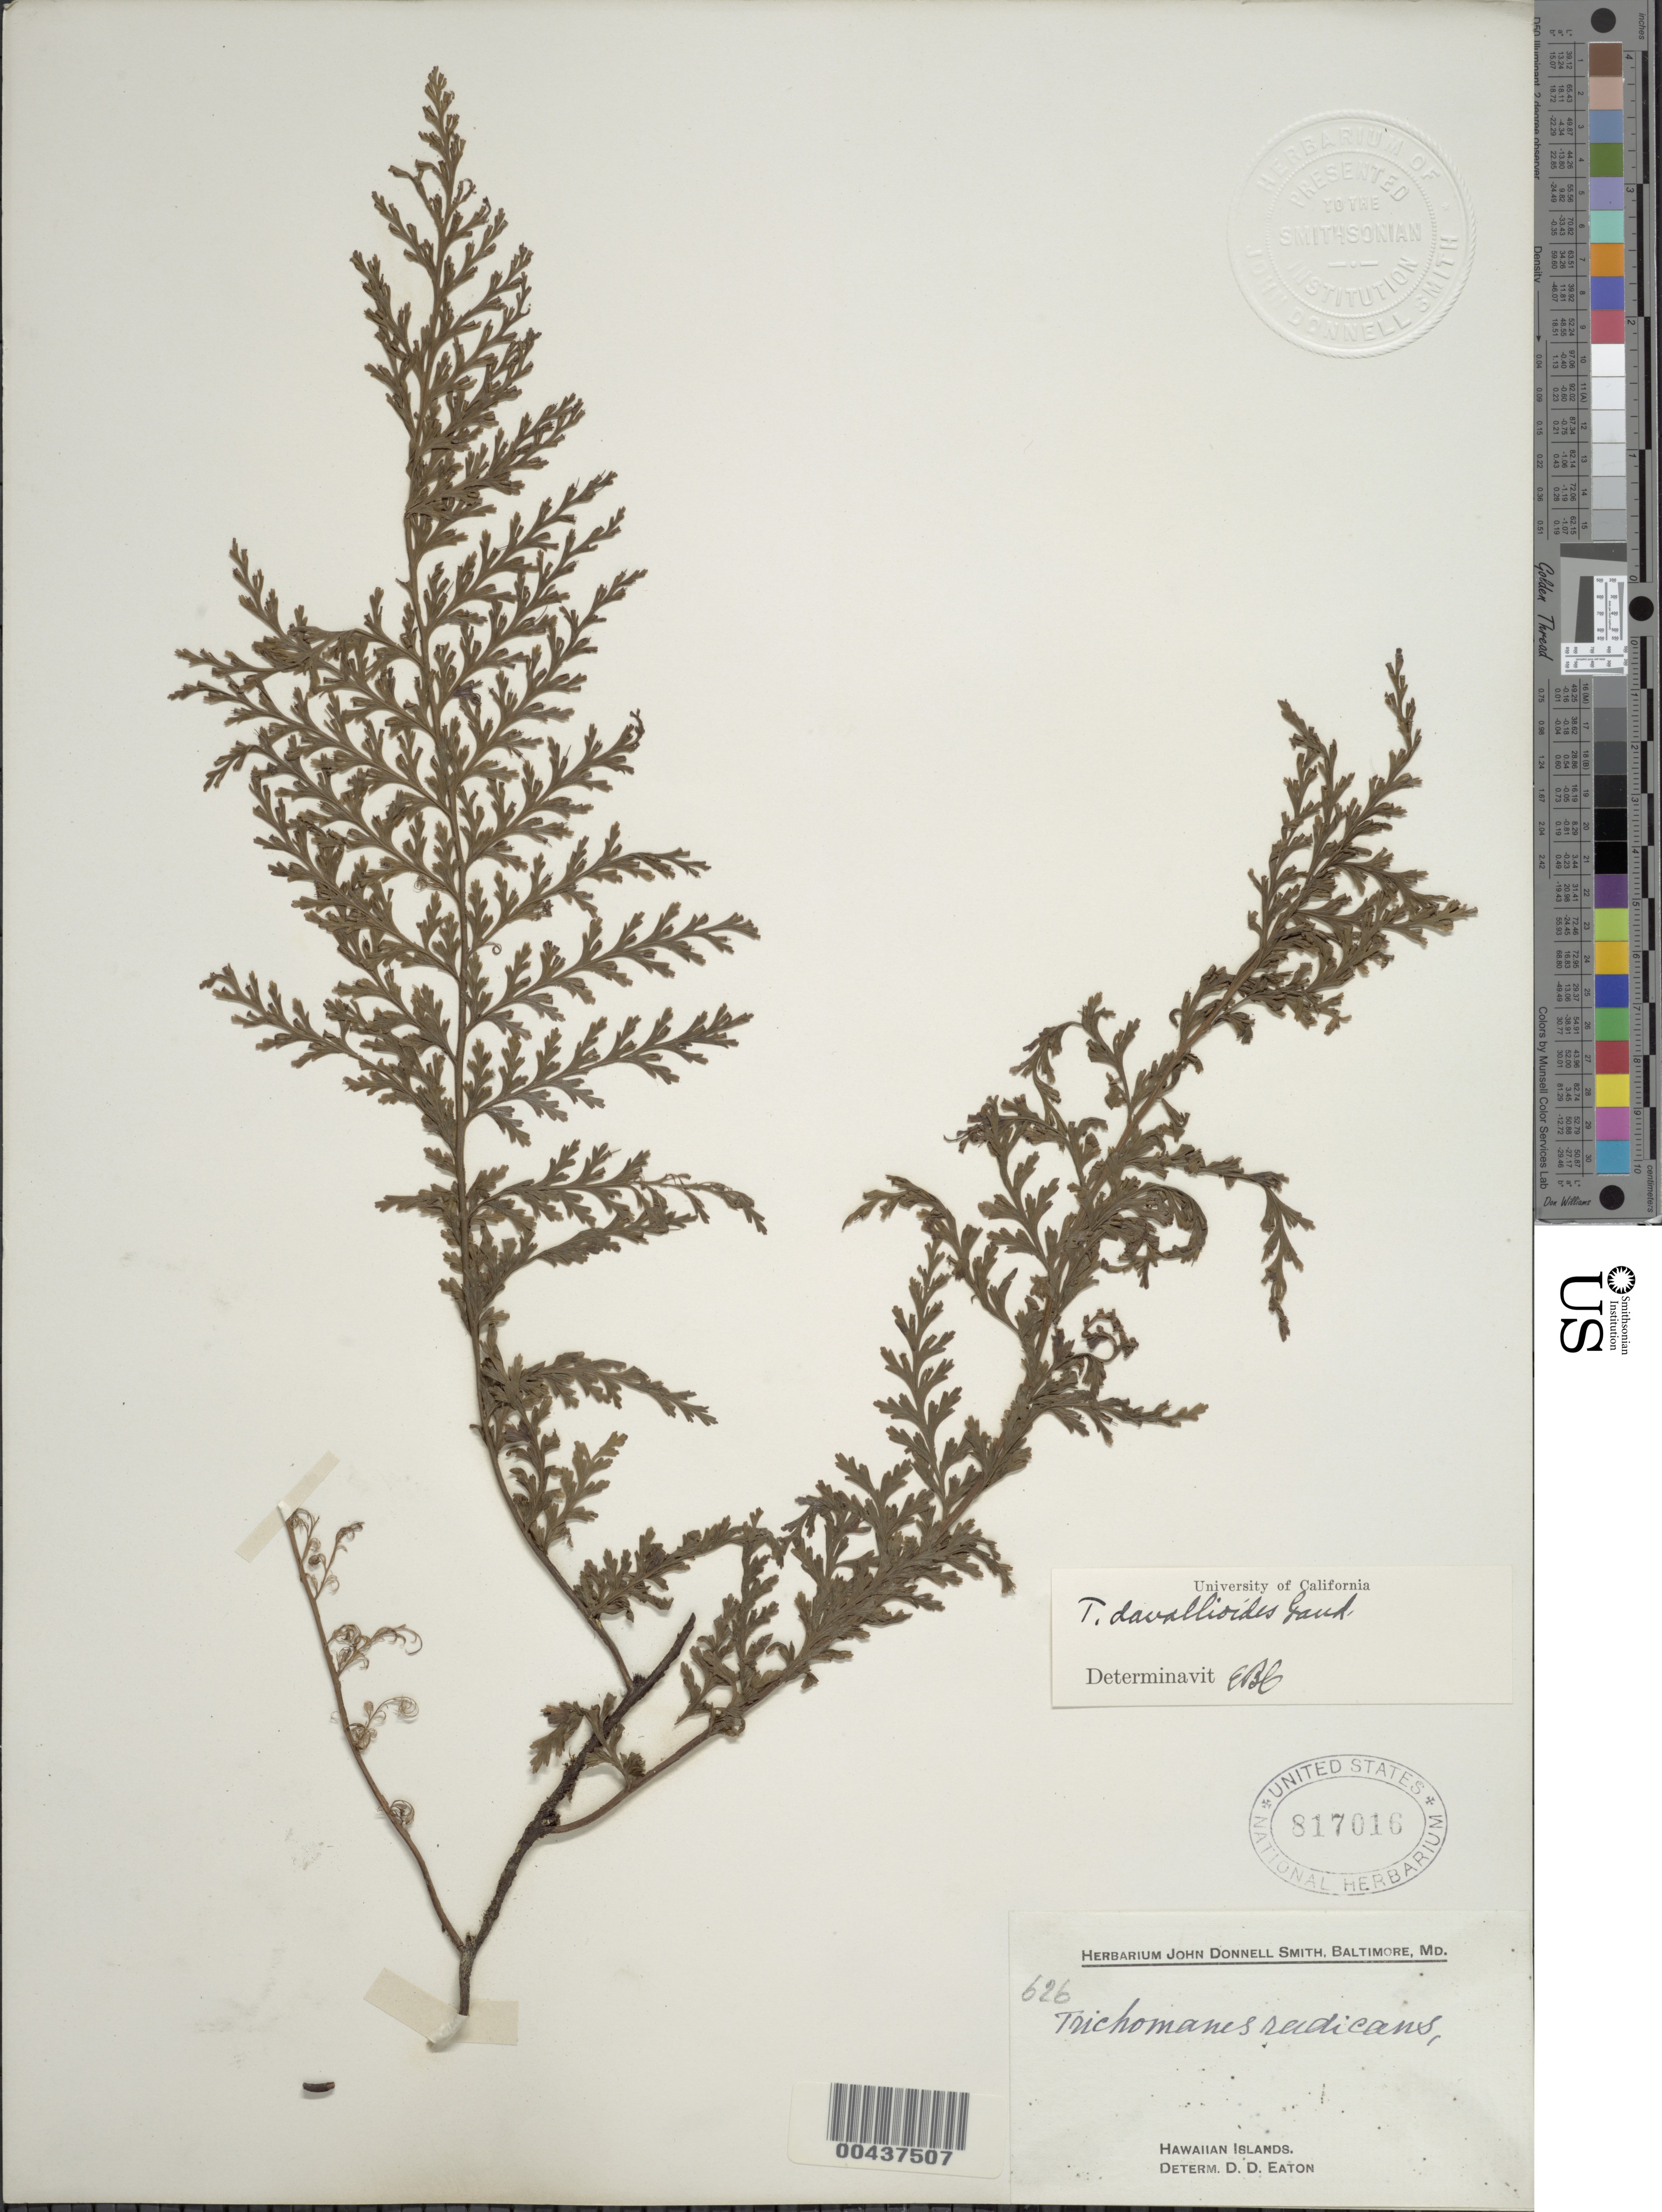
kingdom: Plantae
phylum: Tracheophyta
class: Polypodiopsida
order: Hymenophyllales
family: Hymenophyllaceae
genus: Vandenboschia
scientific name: Vandenboschia davallioides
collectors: J. Donnell Smith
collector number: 626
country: United States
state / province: Hawaii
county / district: Hawaii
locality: Hawaiian Islands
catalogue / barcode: US 817016